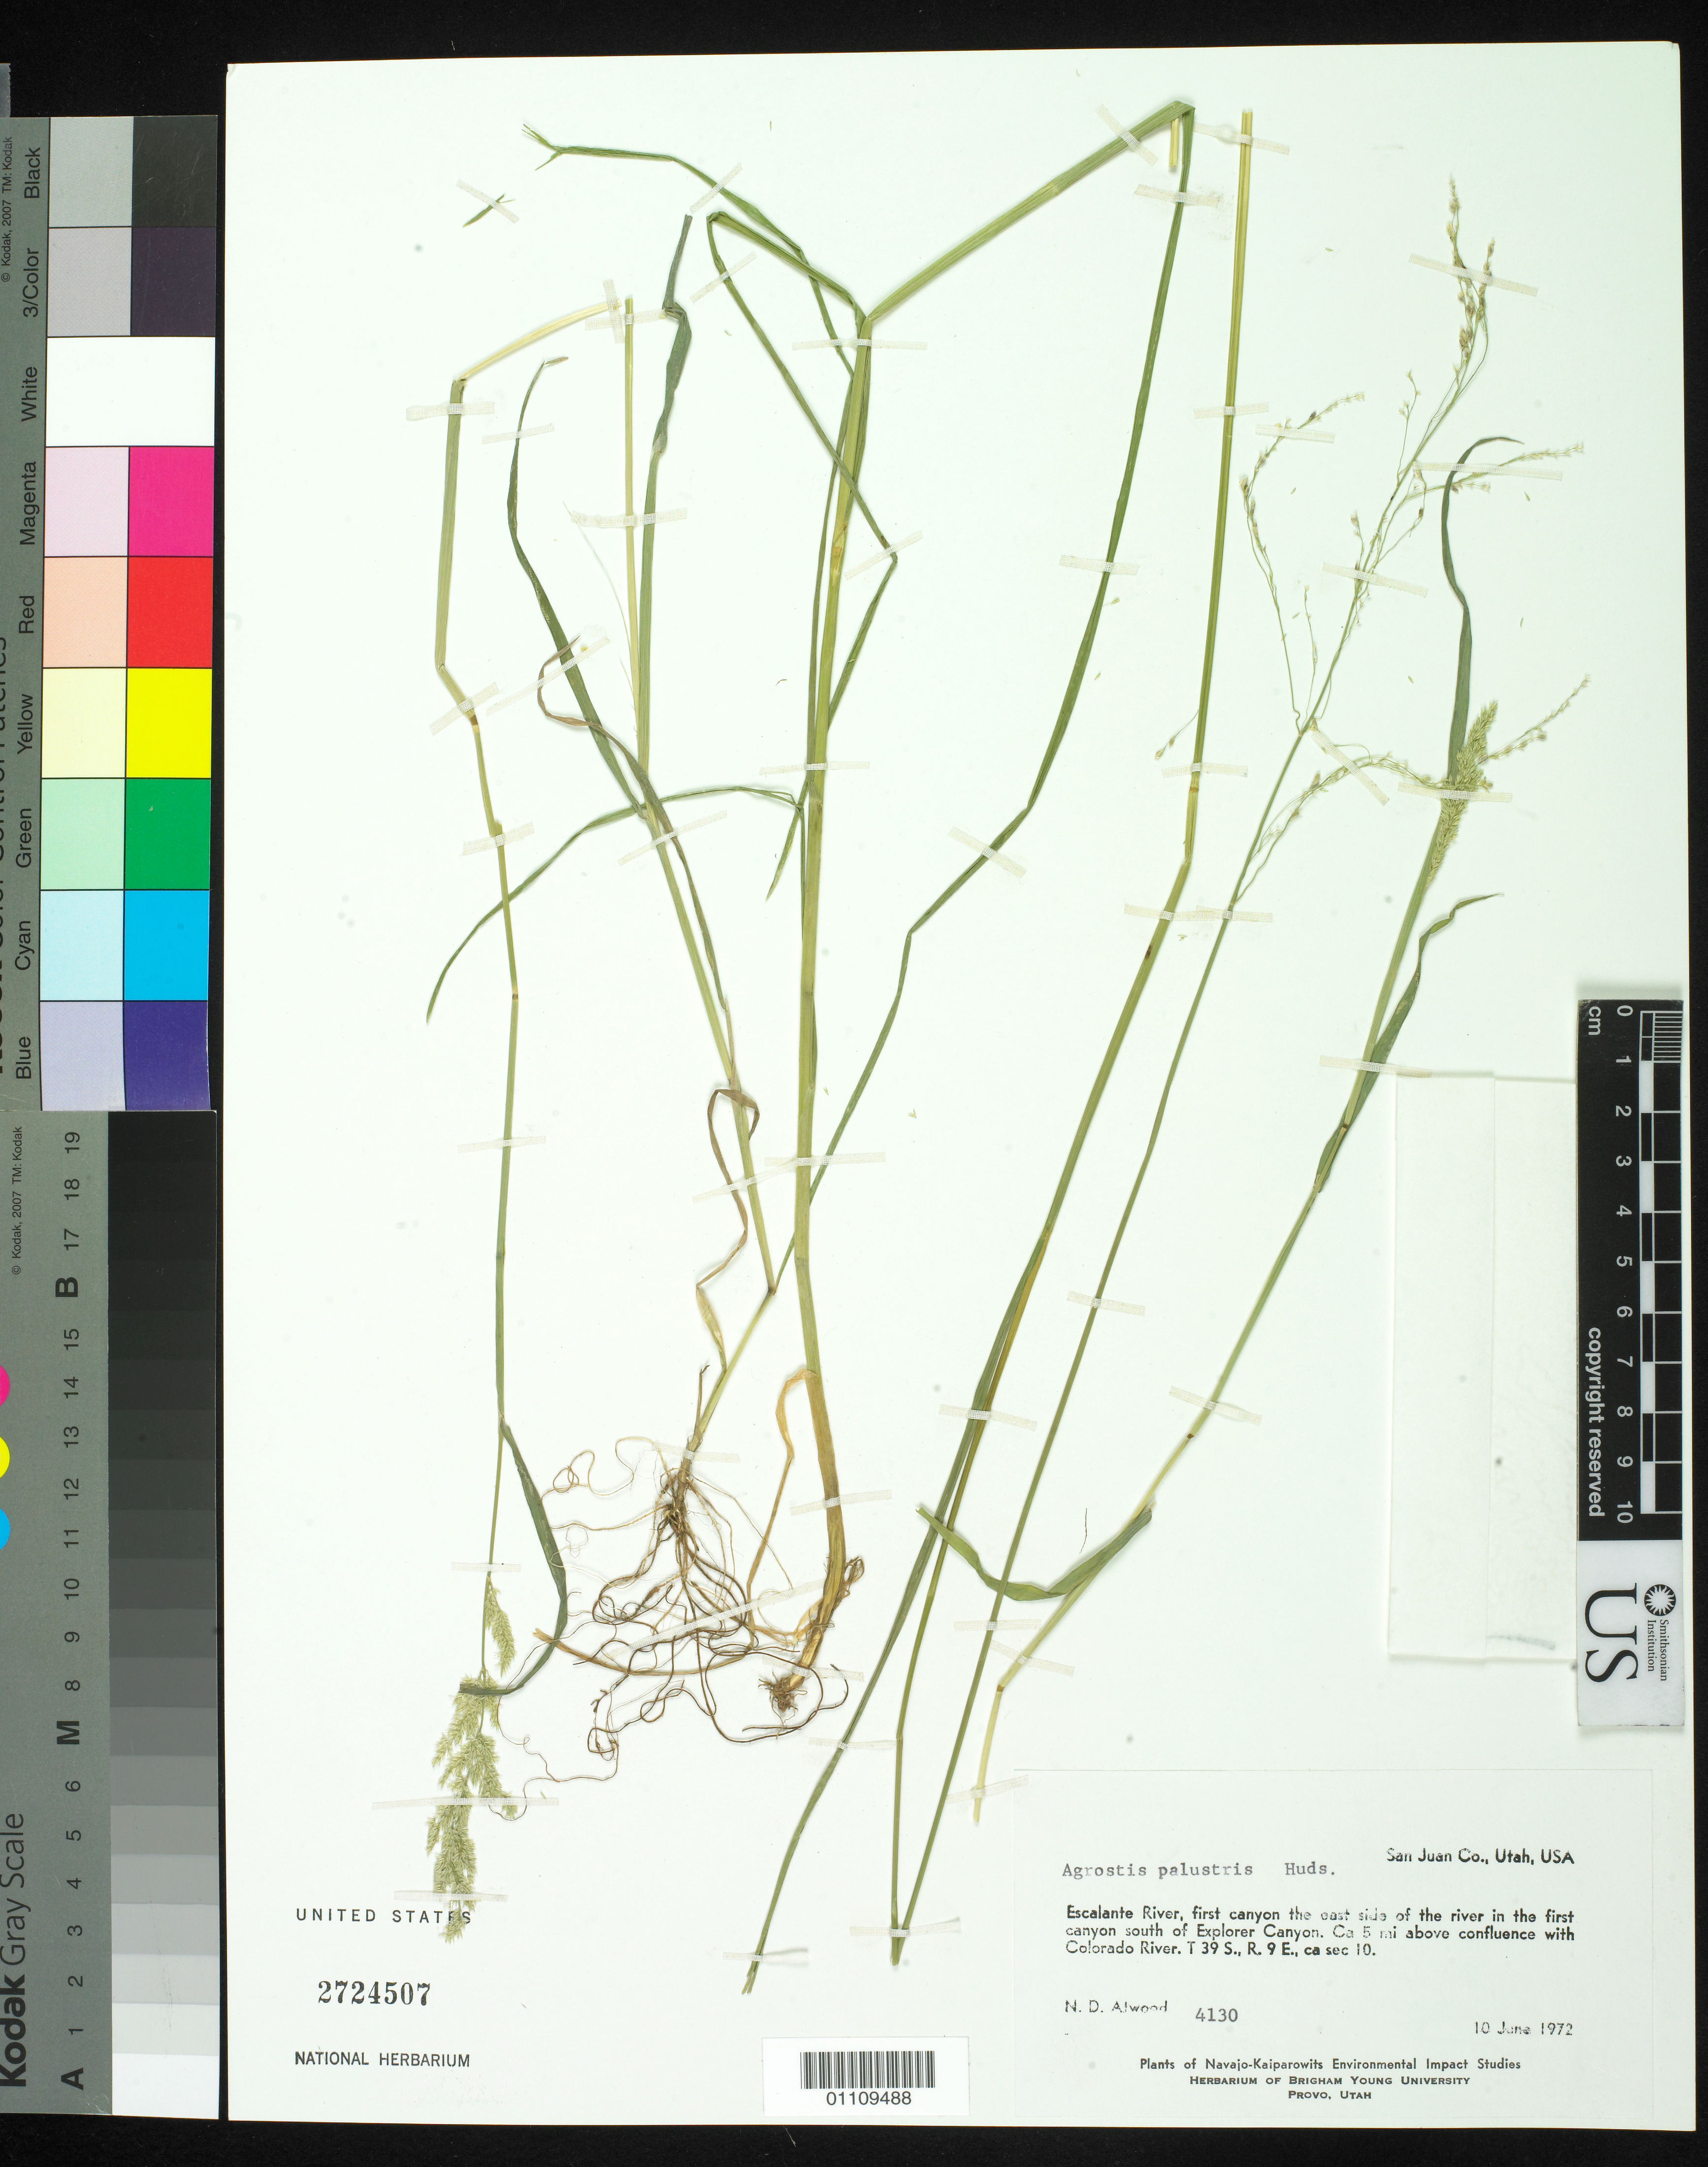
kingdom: Plantae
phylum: Tracheophyta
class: Liliopsida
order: Poales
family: Poaceae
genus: Agrostis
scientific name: Agrostis stolonifera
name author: L.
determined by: Poaceae Reorganization Project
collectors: N. Atwood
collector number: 4130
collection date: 1972-06-10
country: United States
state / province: Utah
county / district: San Juan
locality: Escalante River, first canyon the E side of the river in the first canyon S of Explorer Canyon. Ca 5 mi. above confluence with Colorado River.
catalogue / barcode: US 2724507